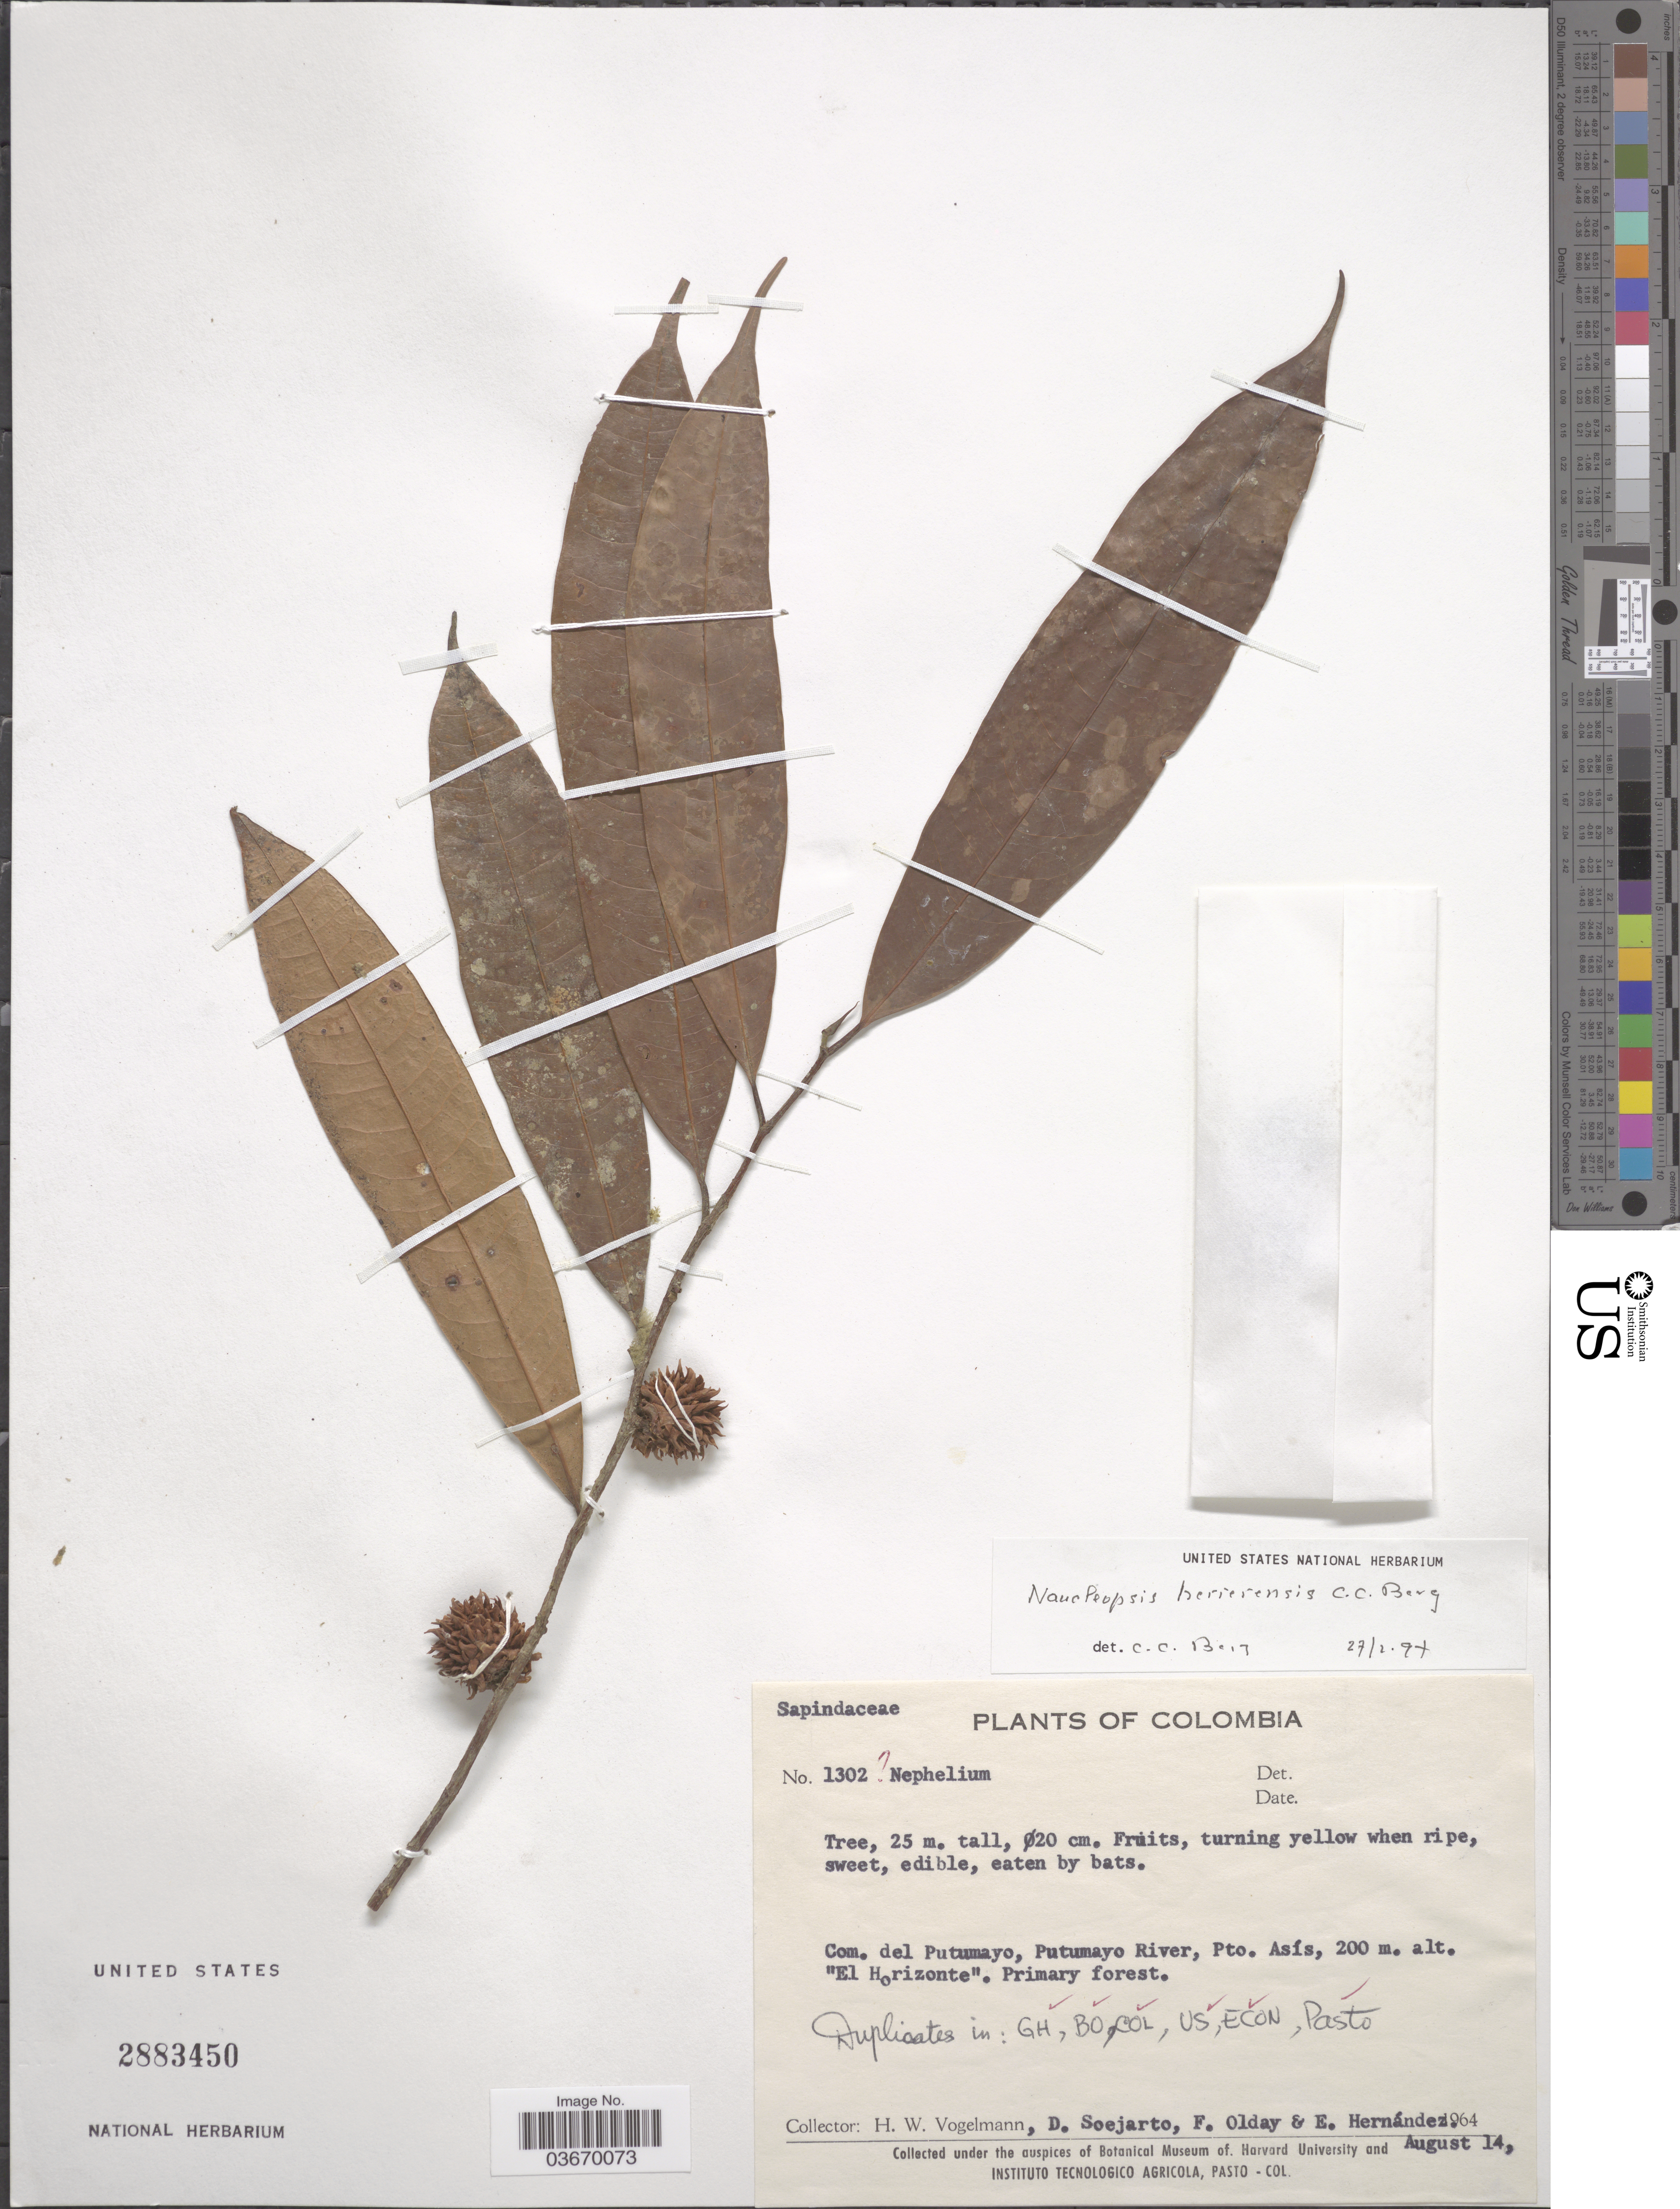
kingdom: Plantae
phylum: Tracheophyta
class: Magnoliopsida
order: Rosales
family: Moraceae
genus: Naucleopsis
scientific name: Naucleopsis herrerensis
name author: C.C. Berg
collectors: H. Vogelmann, D. Soejarto, F. Olday & E. Hernández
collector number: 1302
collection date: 1964-08-14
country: Colombia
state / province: Putumayo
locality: Com. del Putumayo, Putumayo River, Pto. Asís. 'El Horizonte'.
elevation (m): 200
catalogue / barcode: US 2883450